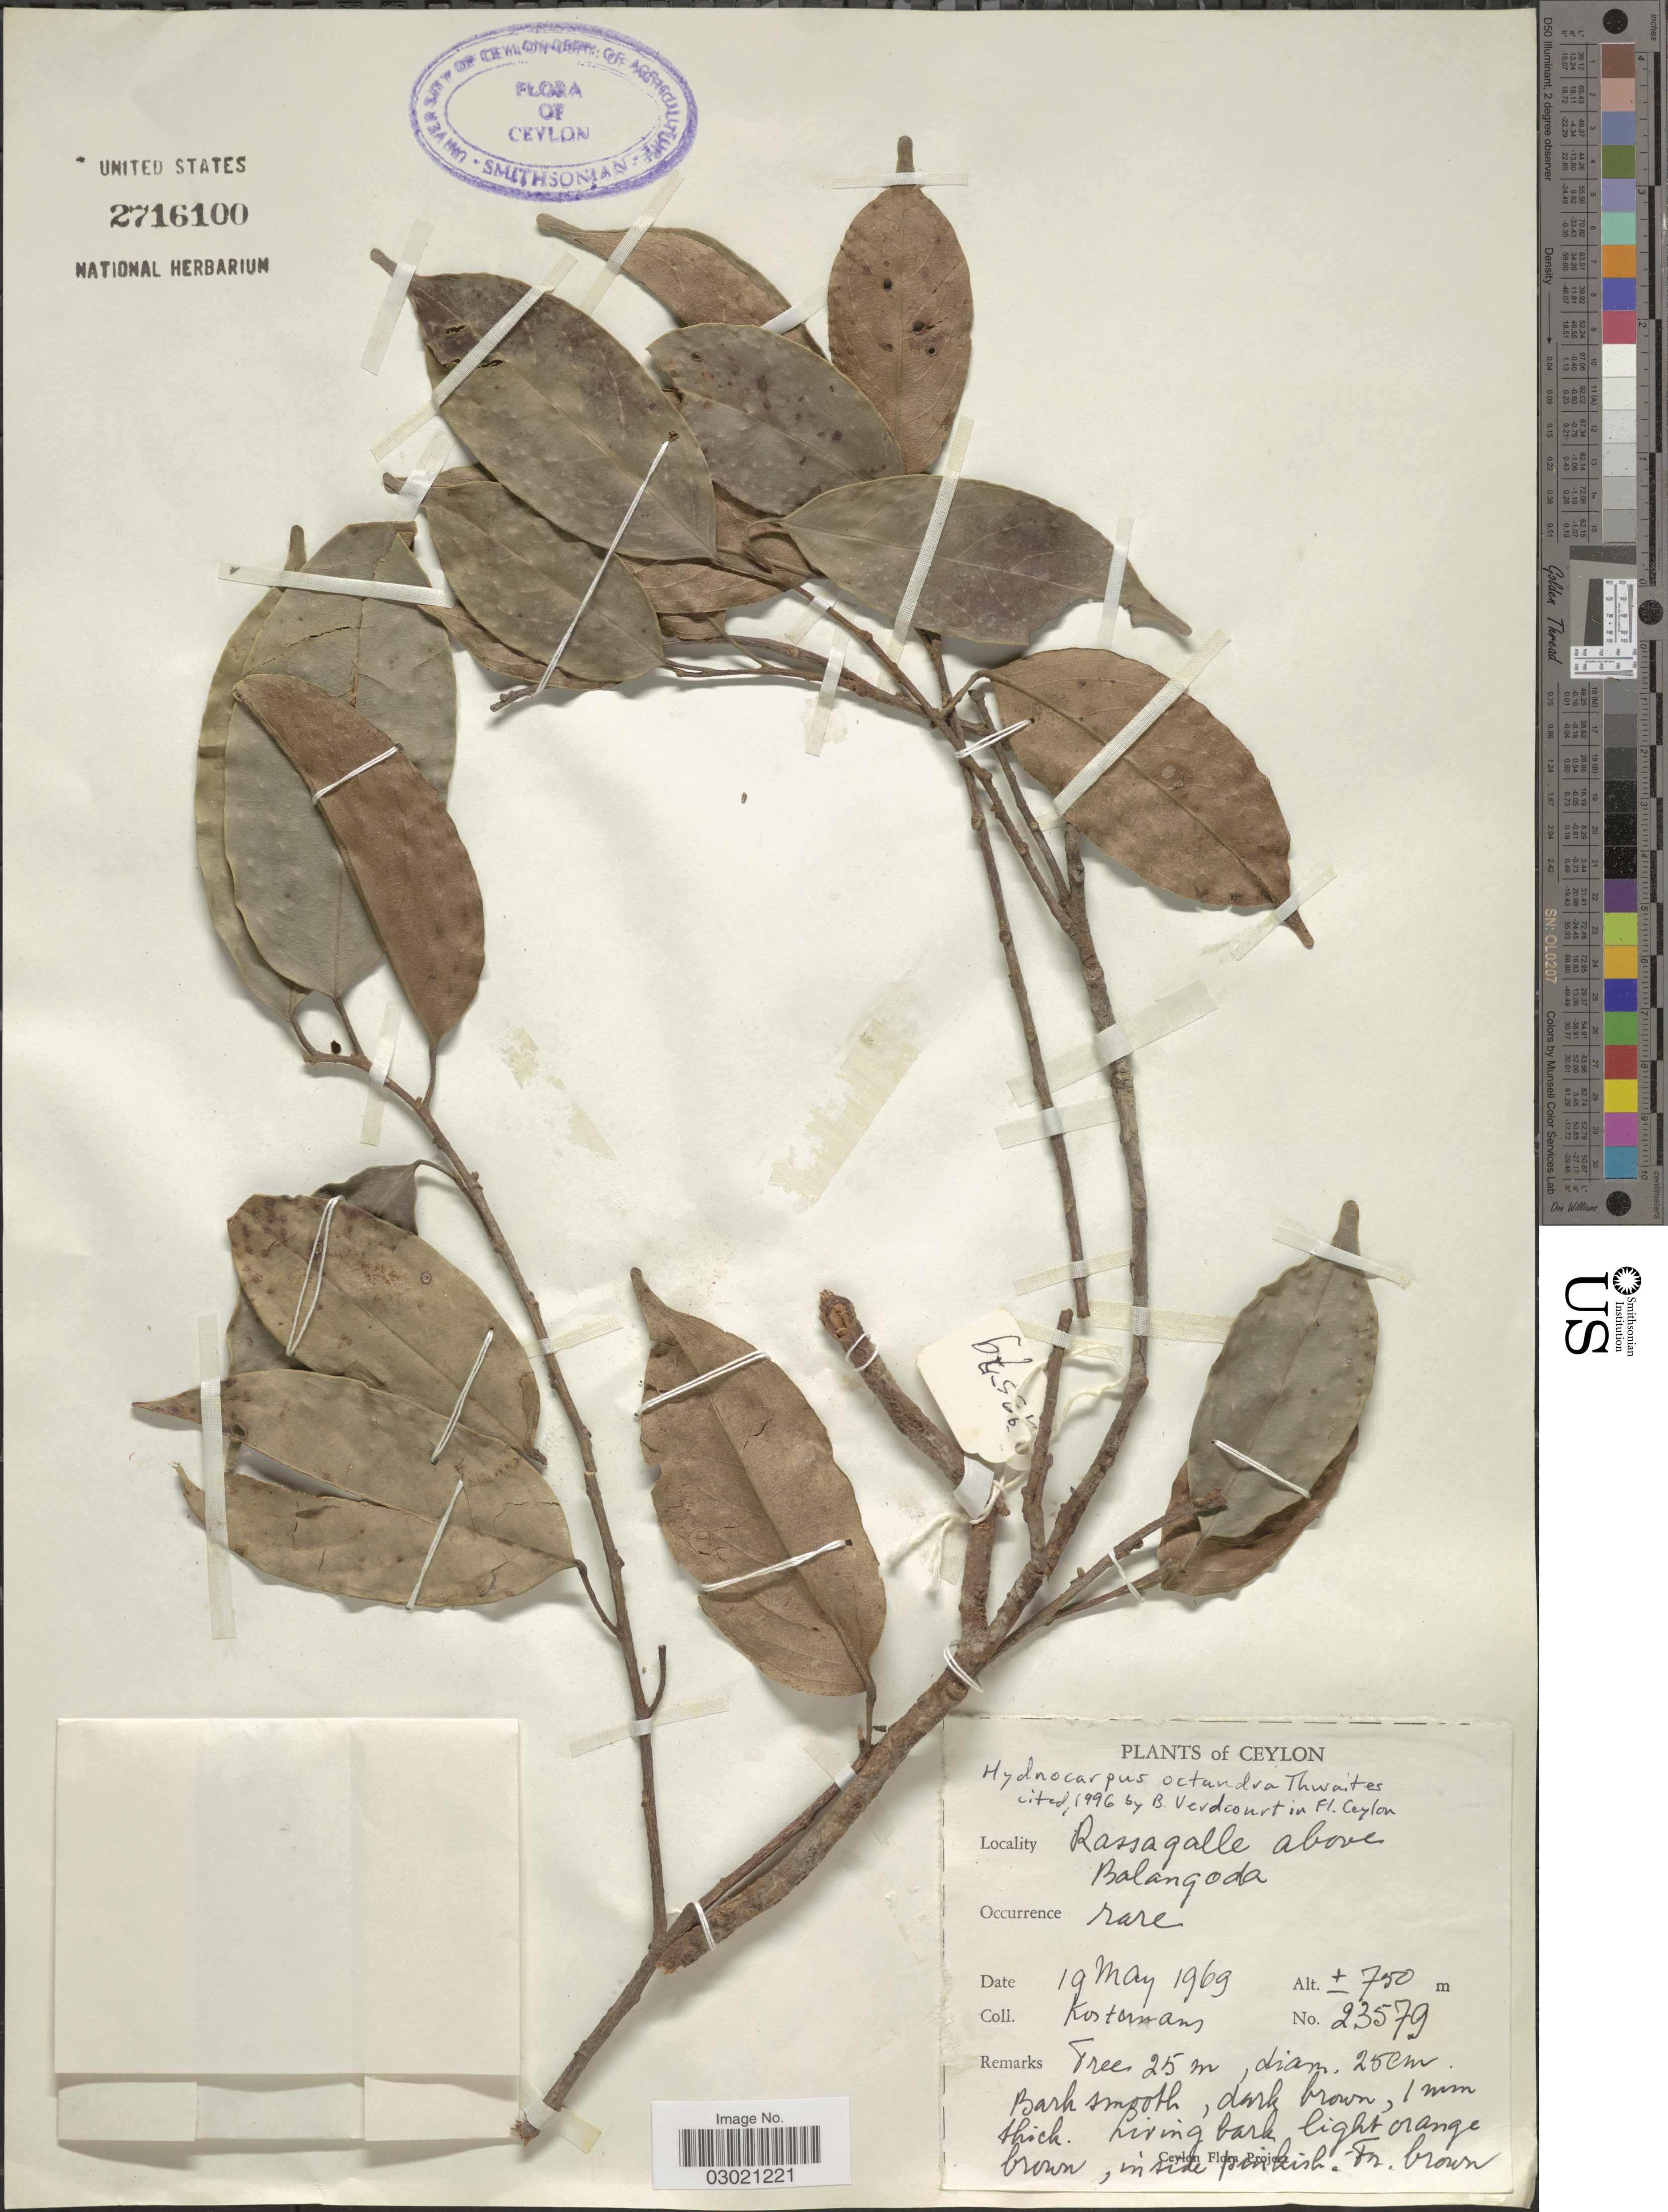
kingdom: Plantae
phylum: Tracheophyta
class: Magnoliopsida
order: Malpighiales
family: Achariaceae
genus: Hydnocarpus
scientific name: Hydnocarpus octandrus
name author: Thwaites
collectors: Kostermans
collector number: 23579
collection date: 1969-05-19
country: Sri Lanka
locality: Ceylon, Rassagalle above Balangoda.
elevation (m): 750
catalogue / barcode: US 2716100